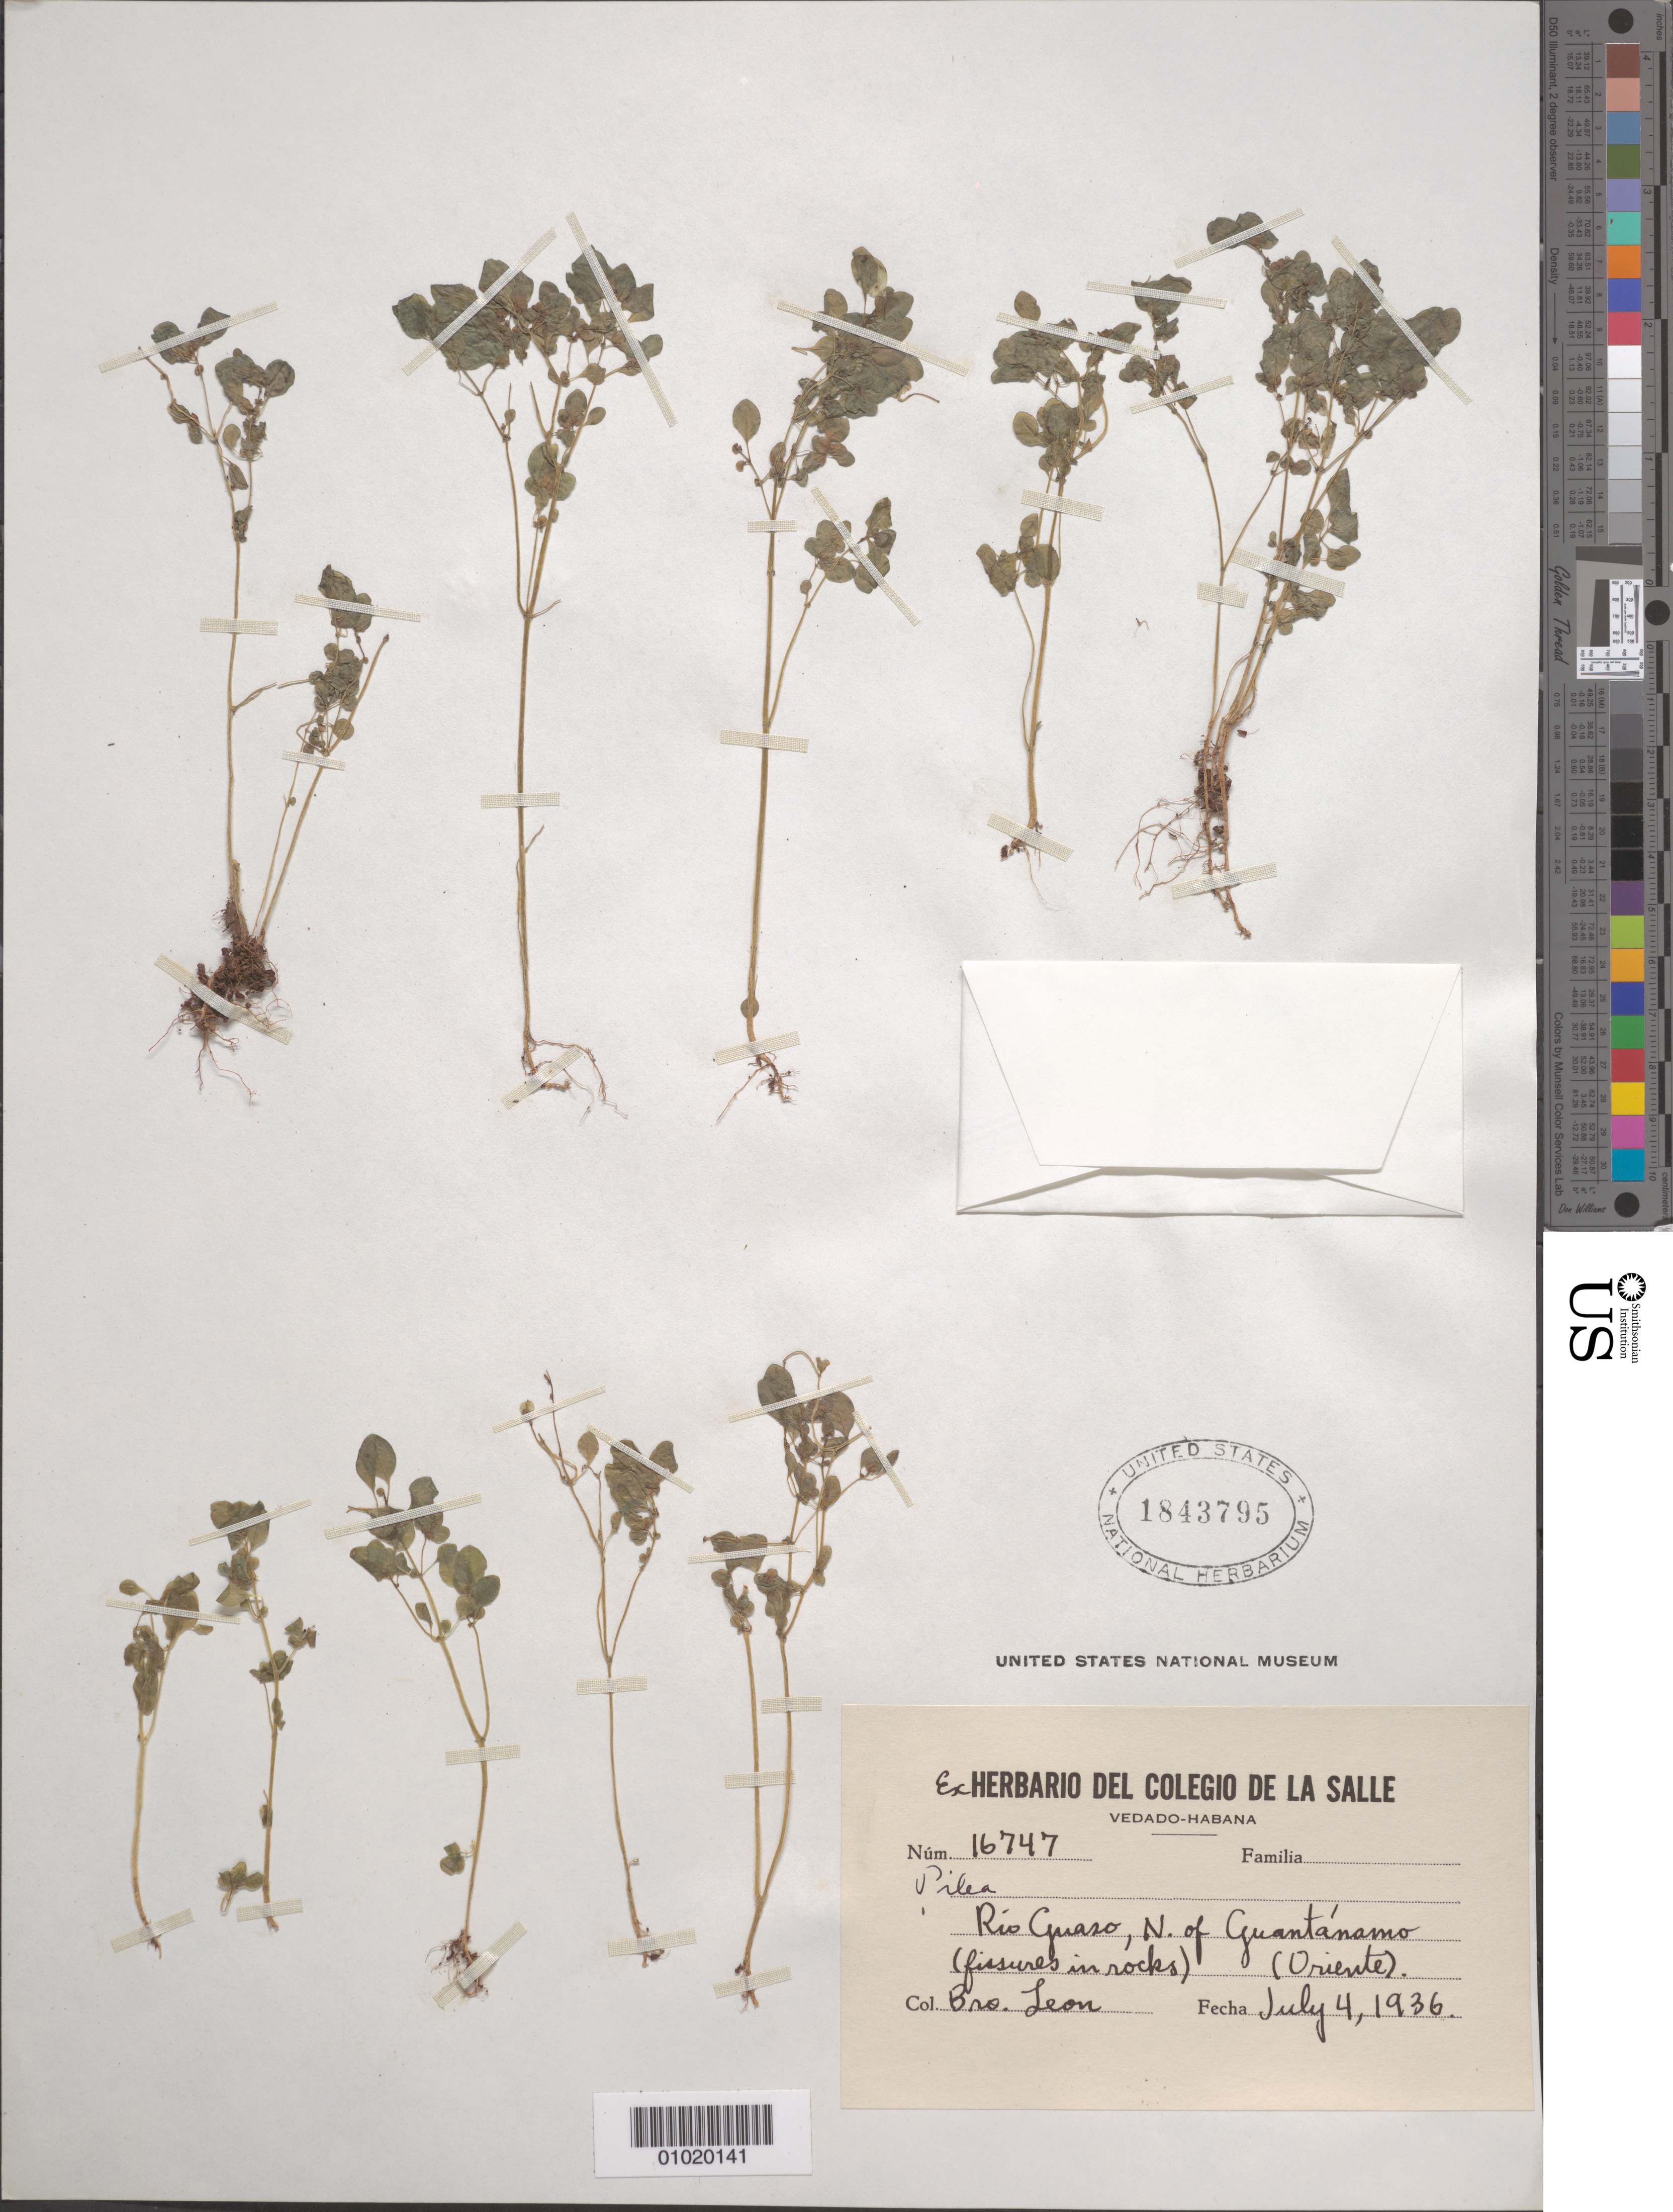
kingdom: Plantae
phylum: Tracheophyta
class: Magnoliopsida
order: Rosales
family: Urticaceae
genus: Pilea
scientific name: Pilea sp.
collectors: Bro. León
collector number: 16747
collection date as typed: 04 Jul 1936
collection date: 1936-07-04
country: Cuba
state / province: Guantanamo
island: Cuba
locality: Rio Guero, N of Guantánamo (fissures in rocks)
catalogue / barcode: US 1843795